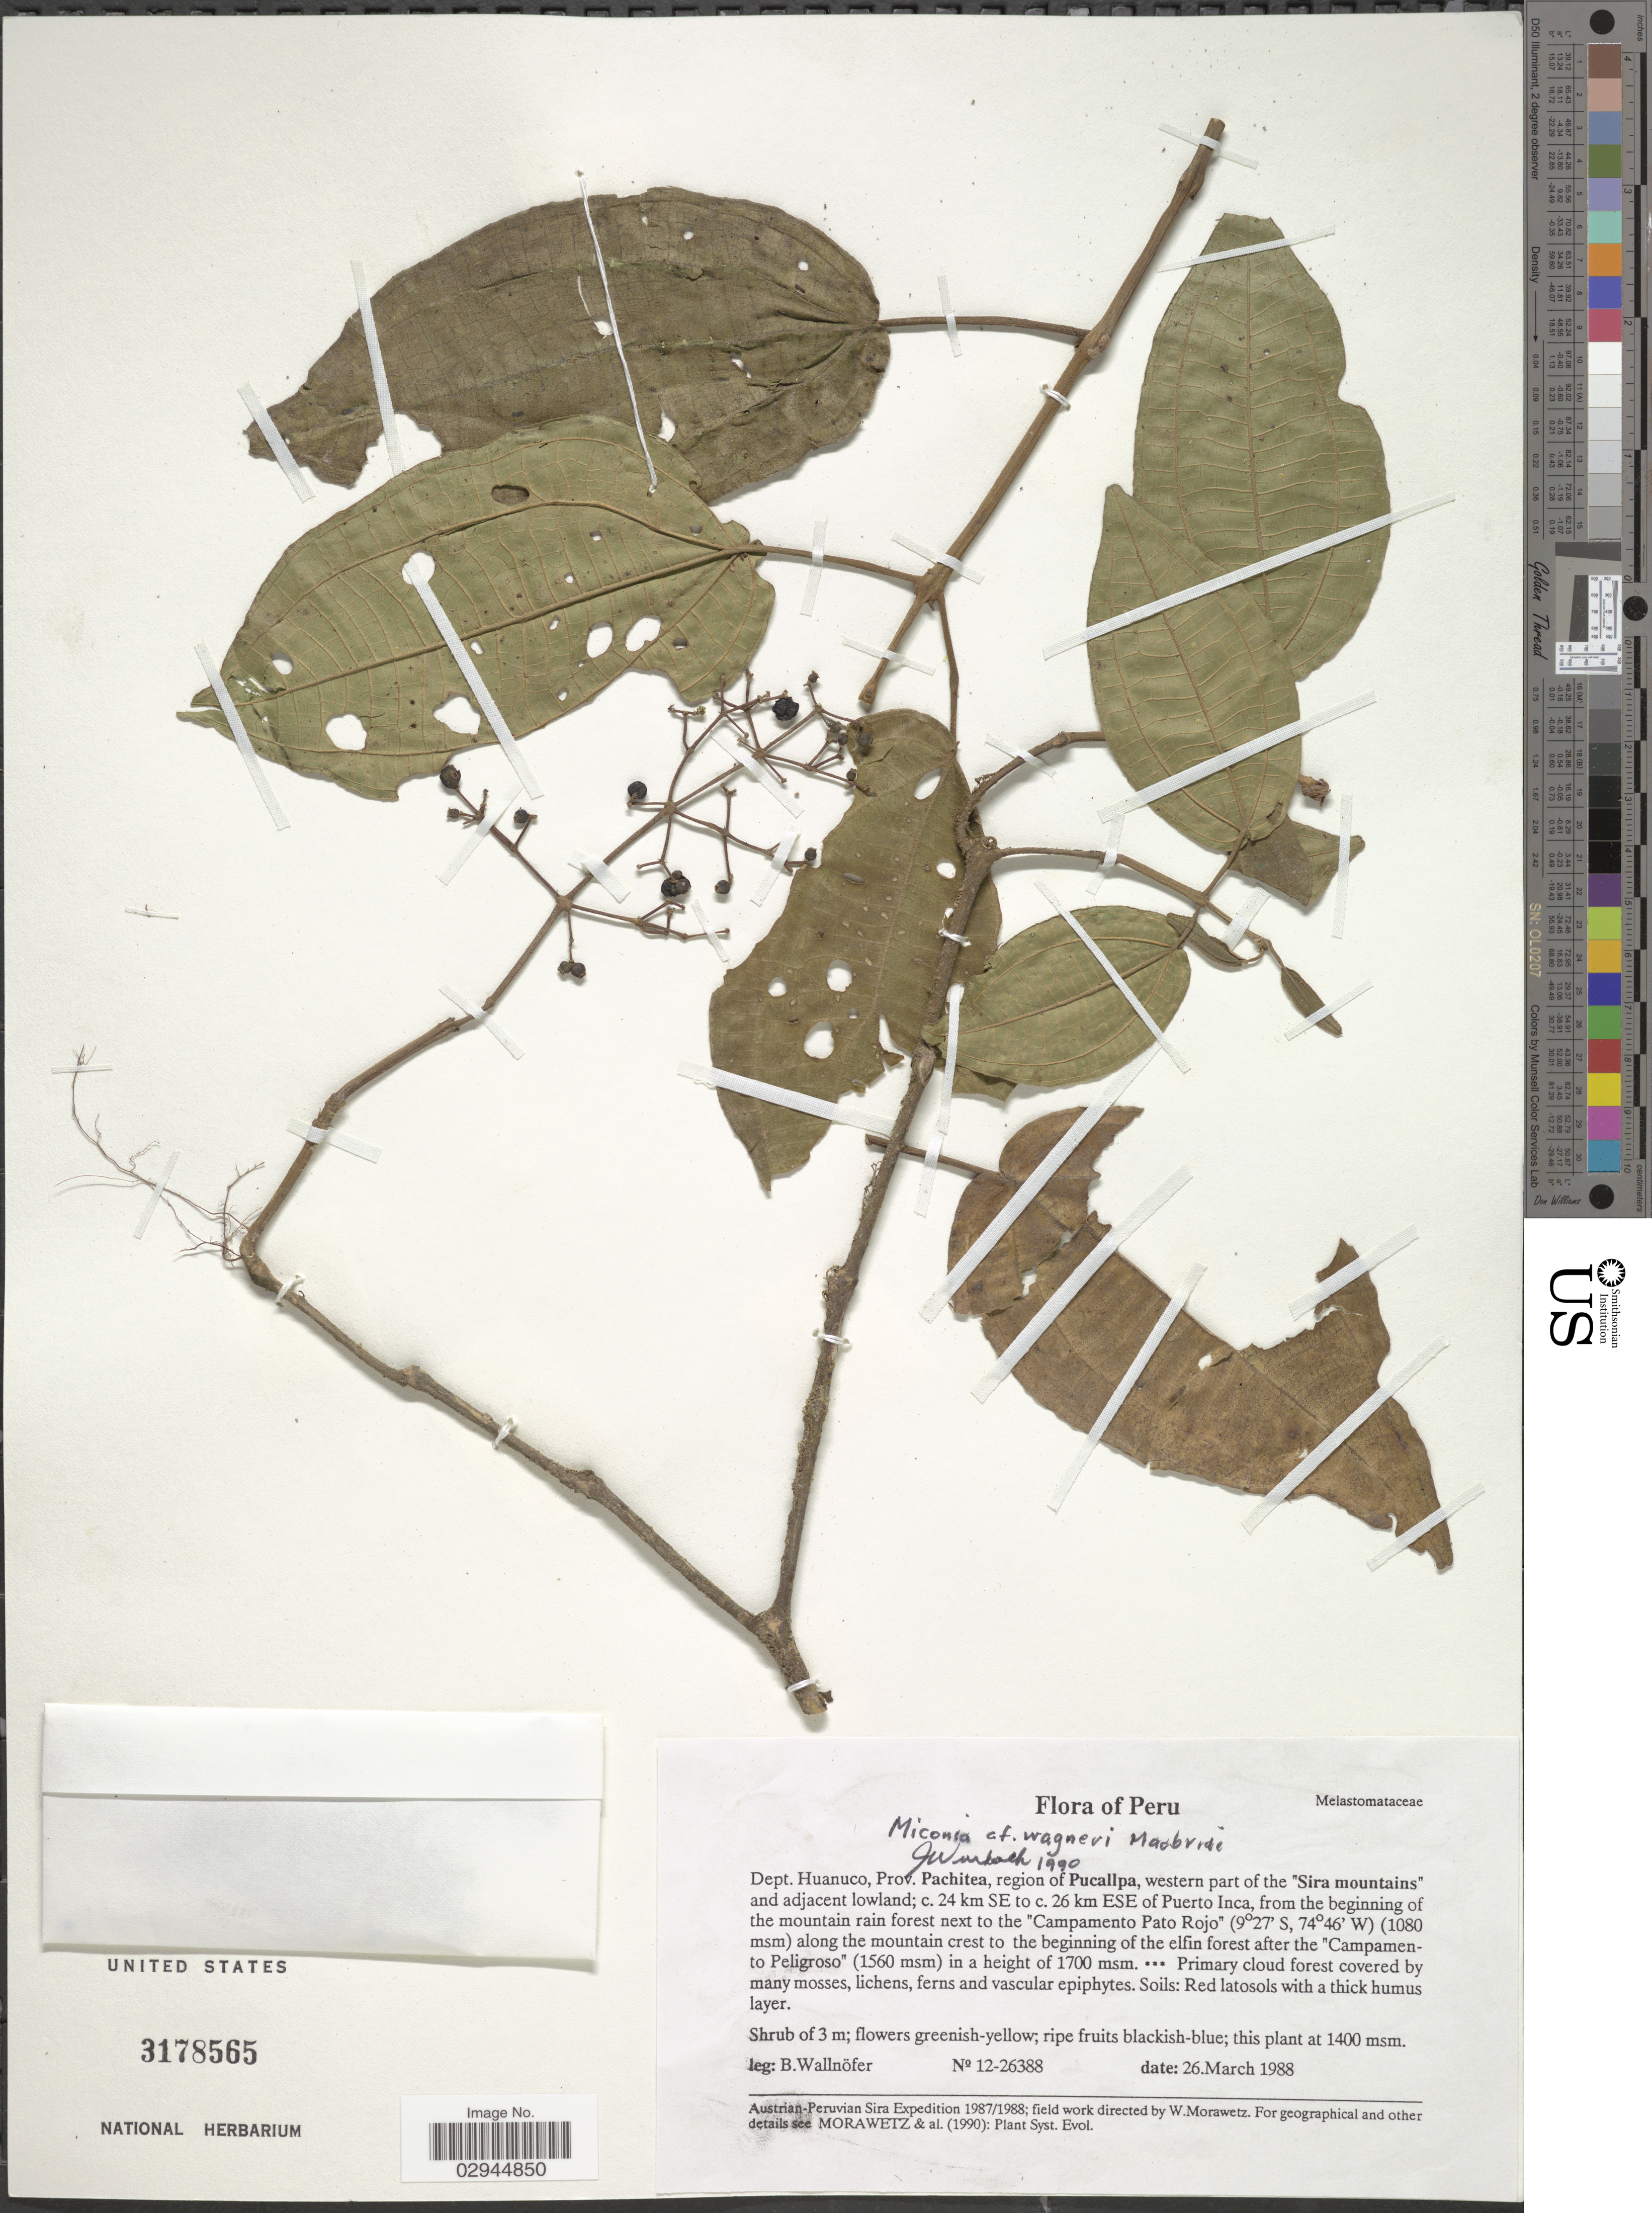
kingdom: Plantae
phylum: Tracheophyta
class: Magnoliopsida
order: Myrtales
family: Melastomataceae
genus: Miconia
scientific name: Miconia wagneri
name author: J.F. Macbr.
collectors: B. Wallnöfer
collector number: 12-26388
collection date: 1988-03-26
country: Peru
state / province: Huánuco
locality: Dept. Huanuco, Prov. Pachitea, region of Pucallpa, western part of the "Sira mountains" and adjacent lowland; c. 24 km SE to c. 26 km ESE of Puerto Inca, from the beginning of the mountain rain forest next to the "Campamento Pato Rojo" along the mountain crest to the beginning of the elfin forest after the "Campamento Peligroso".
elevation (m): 1400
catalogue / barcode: US 3178565